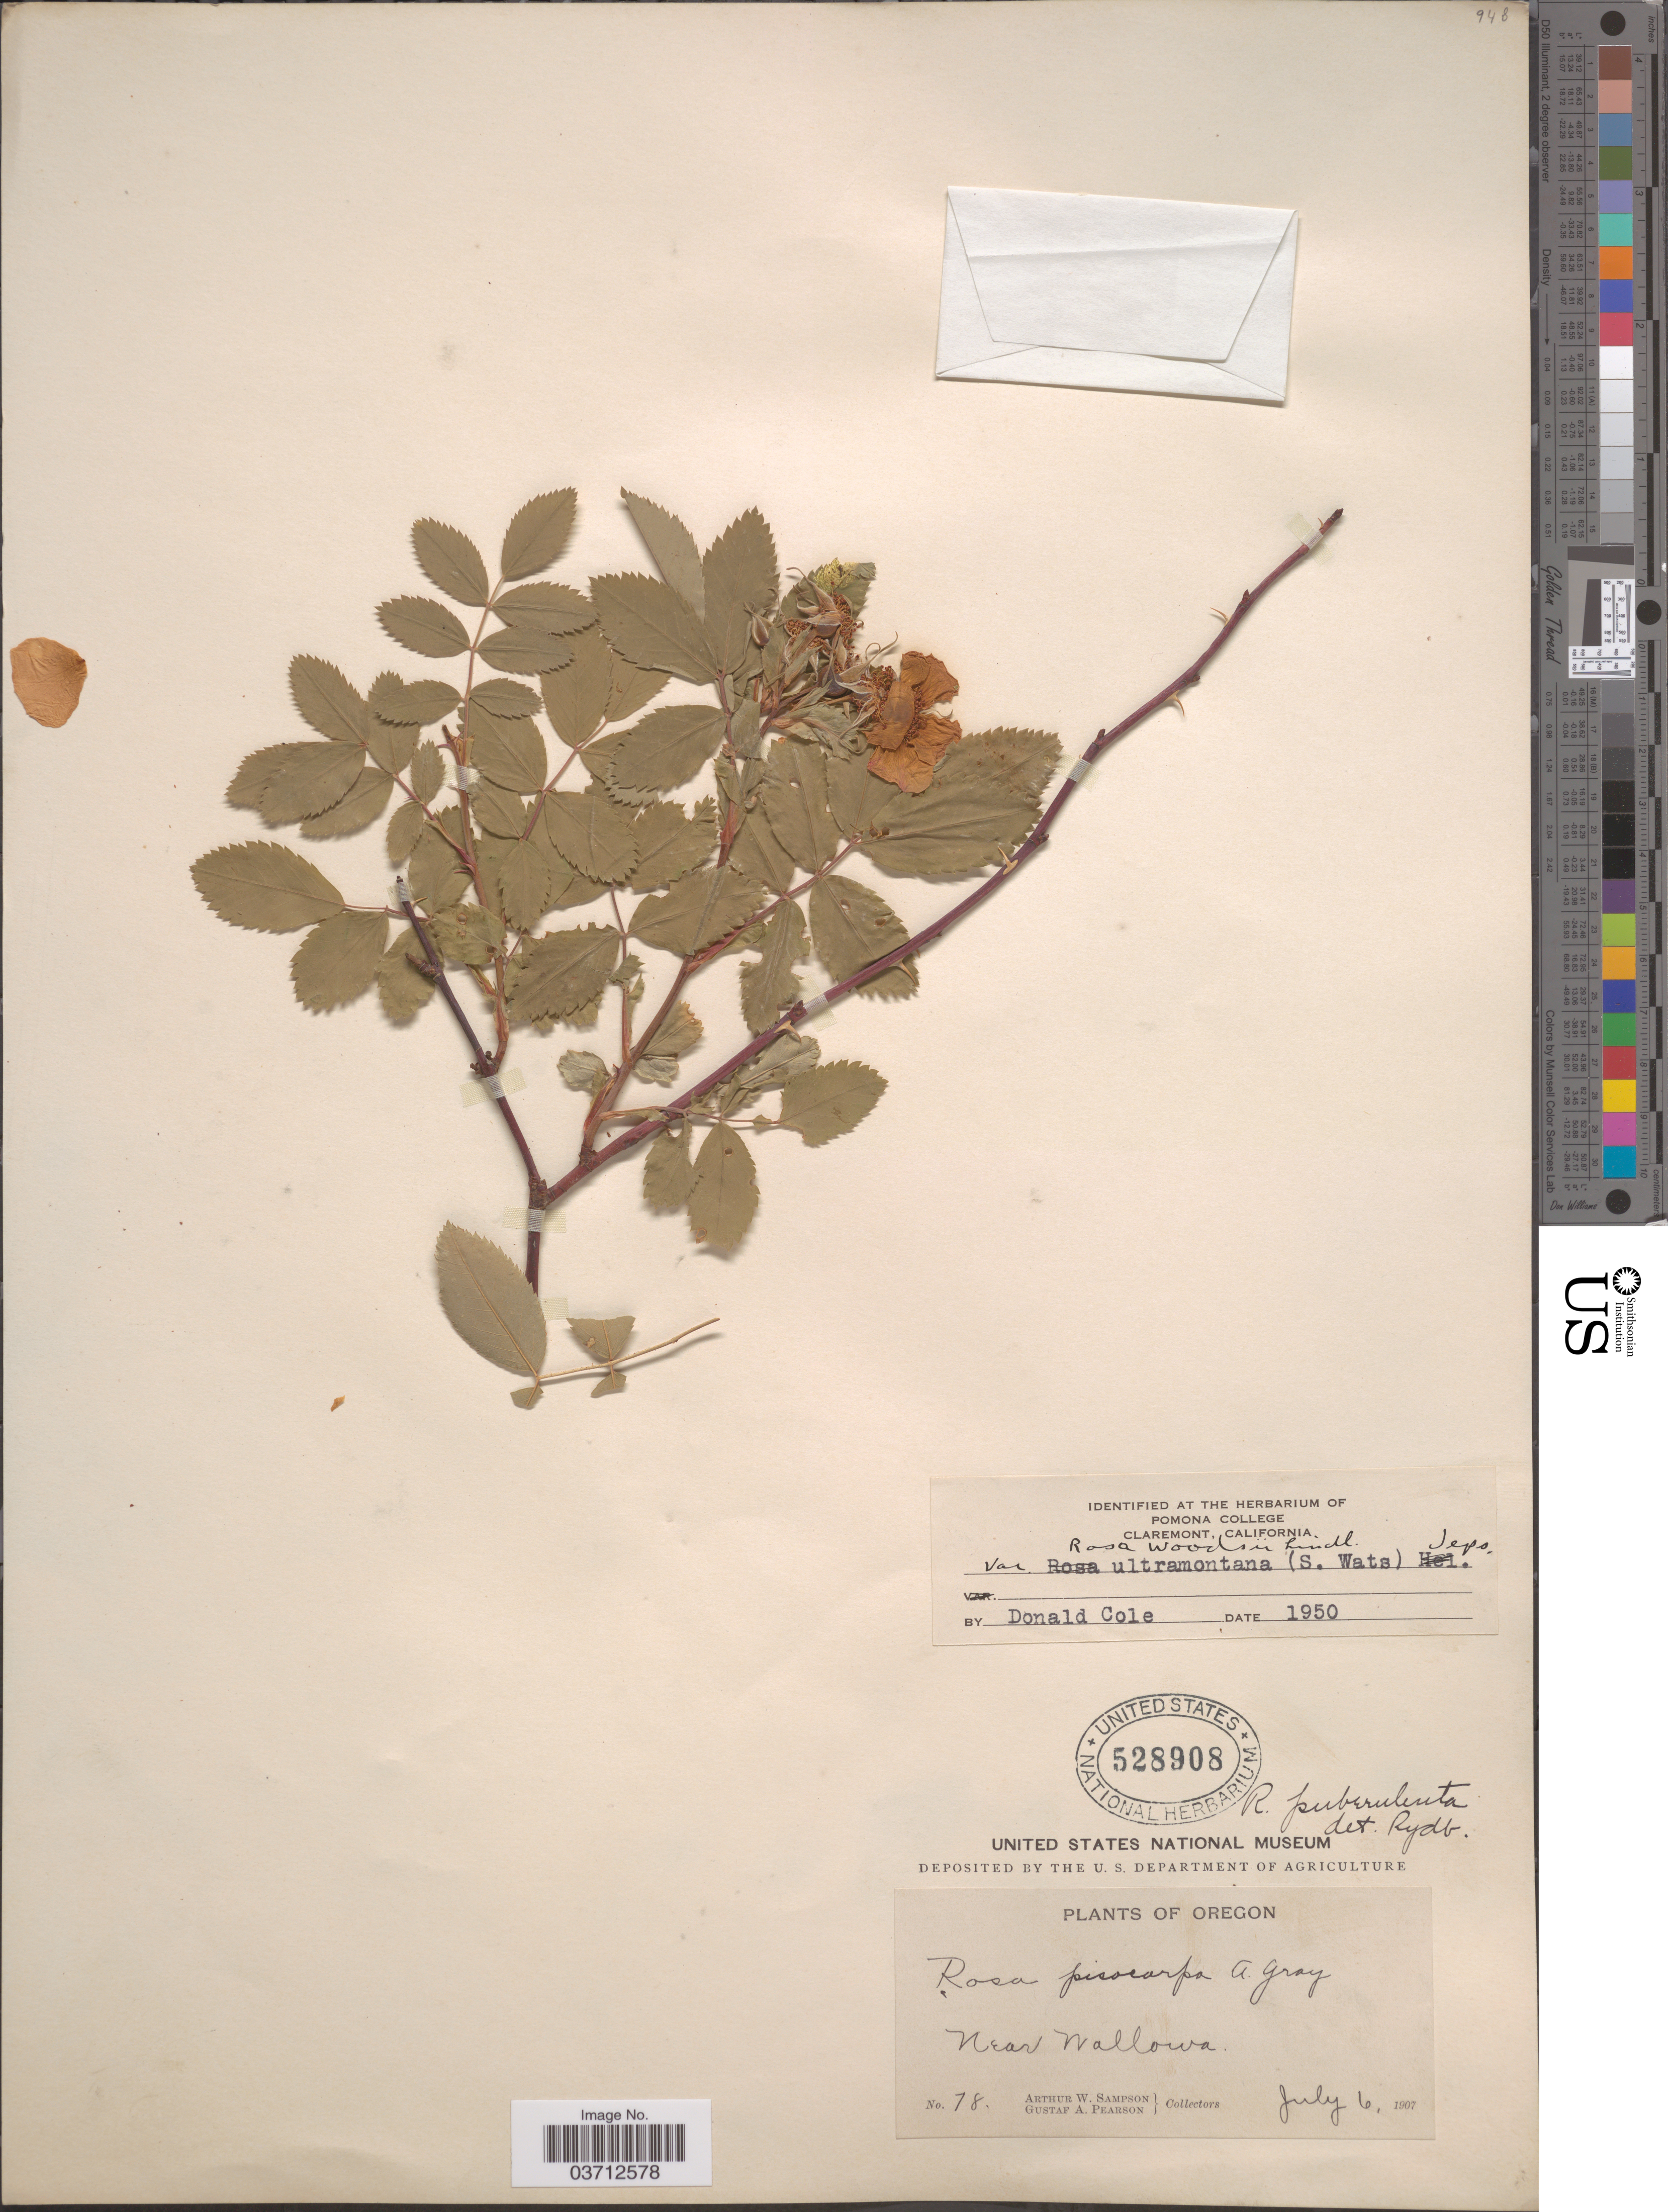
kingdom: Plantae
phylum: Tracheophyta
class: Magnoliopsida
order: Rosales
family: Rosaceae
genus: Rosa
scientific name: Rosa woodsii var. ultramontana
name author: Lindl.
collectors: A. Sampson & G. Pearson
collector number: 78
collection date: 1907-07-06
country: United States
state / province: Oregon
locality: Near Wallowa.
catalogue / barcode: US 528908